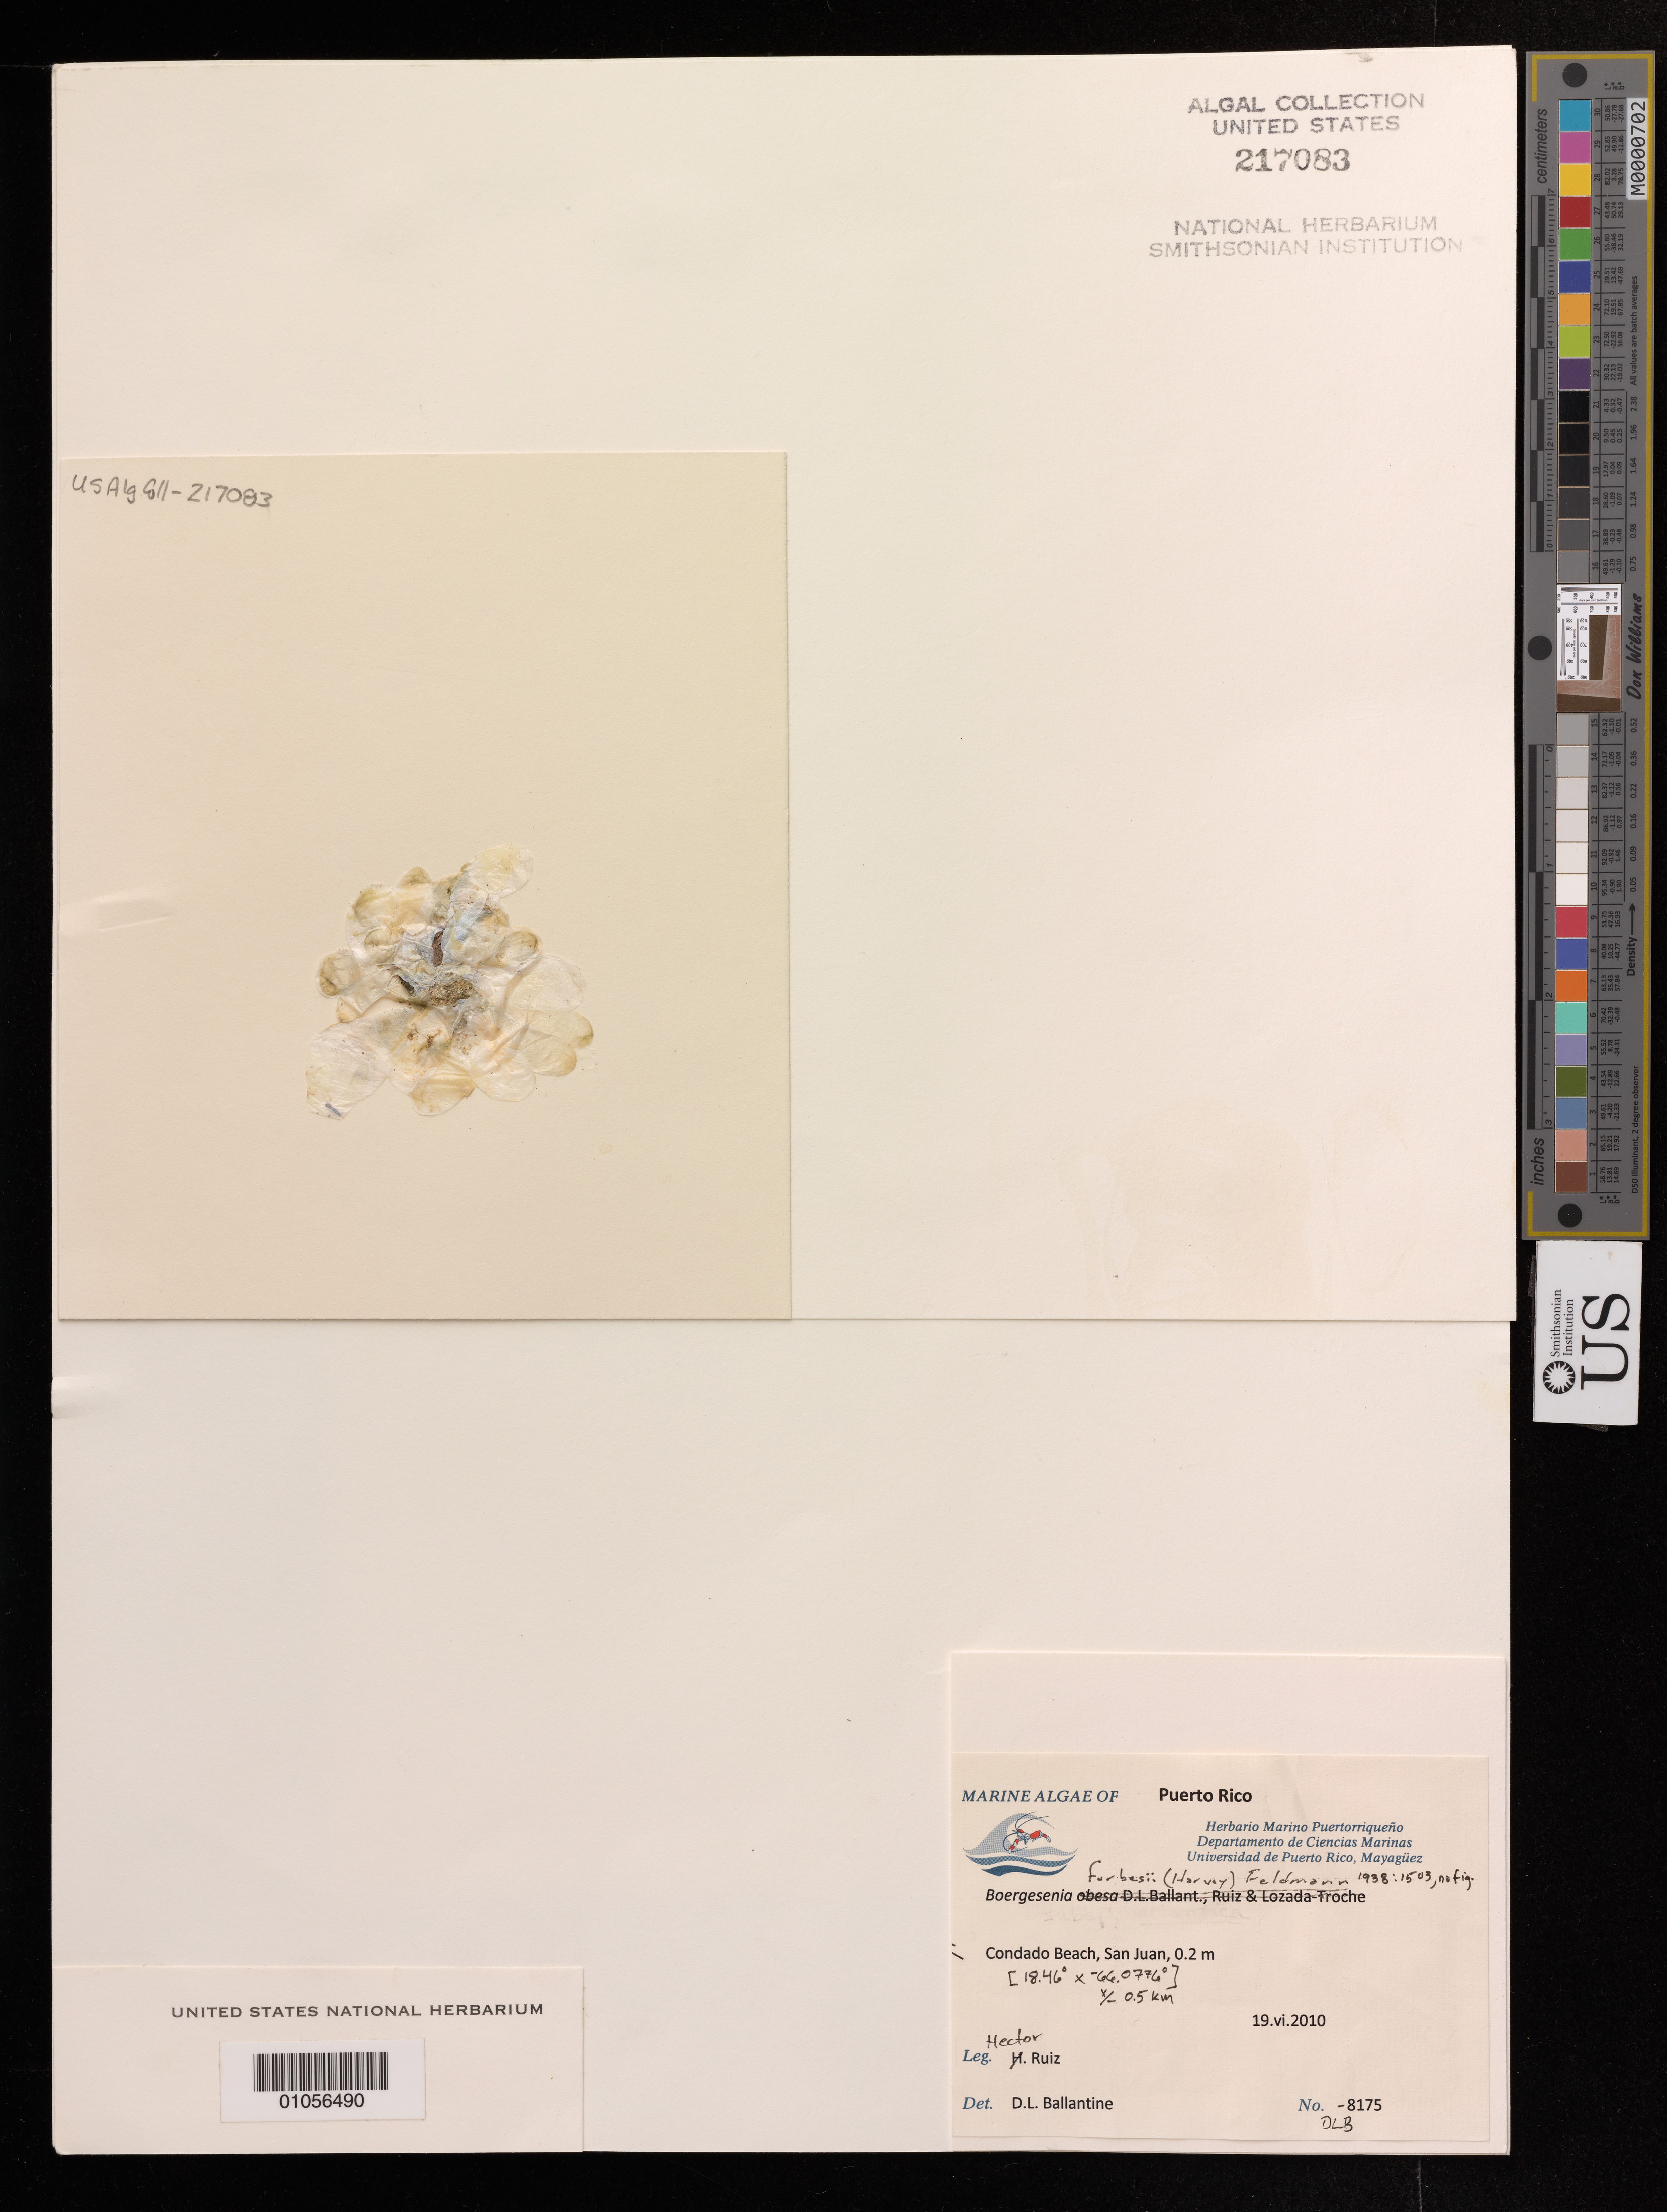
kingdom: Plantae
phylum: Chlorophyta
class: Ulvophyceae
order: Siphonocladales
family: Siphonocladaceae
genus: Boergesenia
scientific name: Boergesenia forbesii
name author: (Feldmann) Harv.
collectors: H. Ruiz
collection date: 2010-06-19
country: Puerto Rico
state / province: San Juan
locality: San Juan, Condado Beach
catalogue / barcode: US 217083